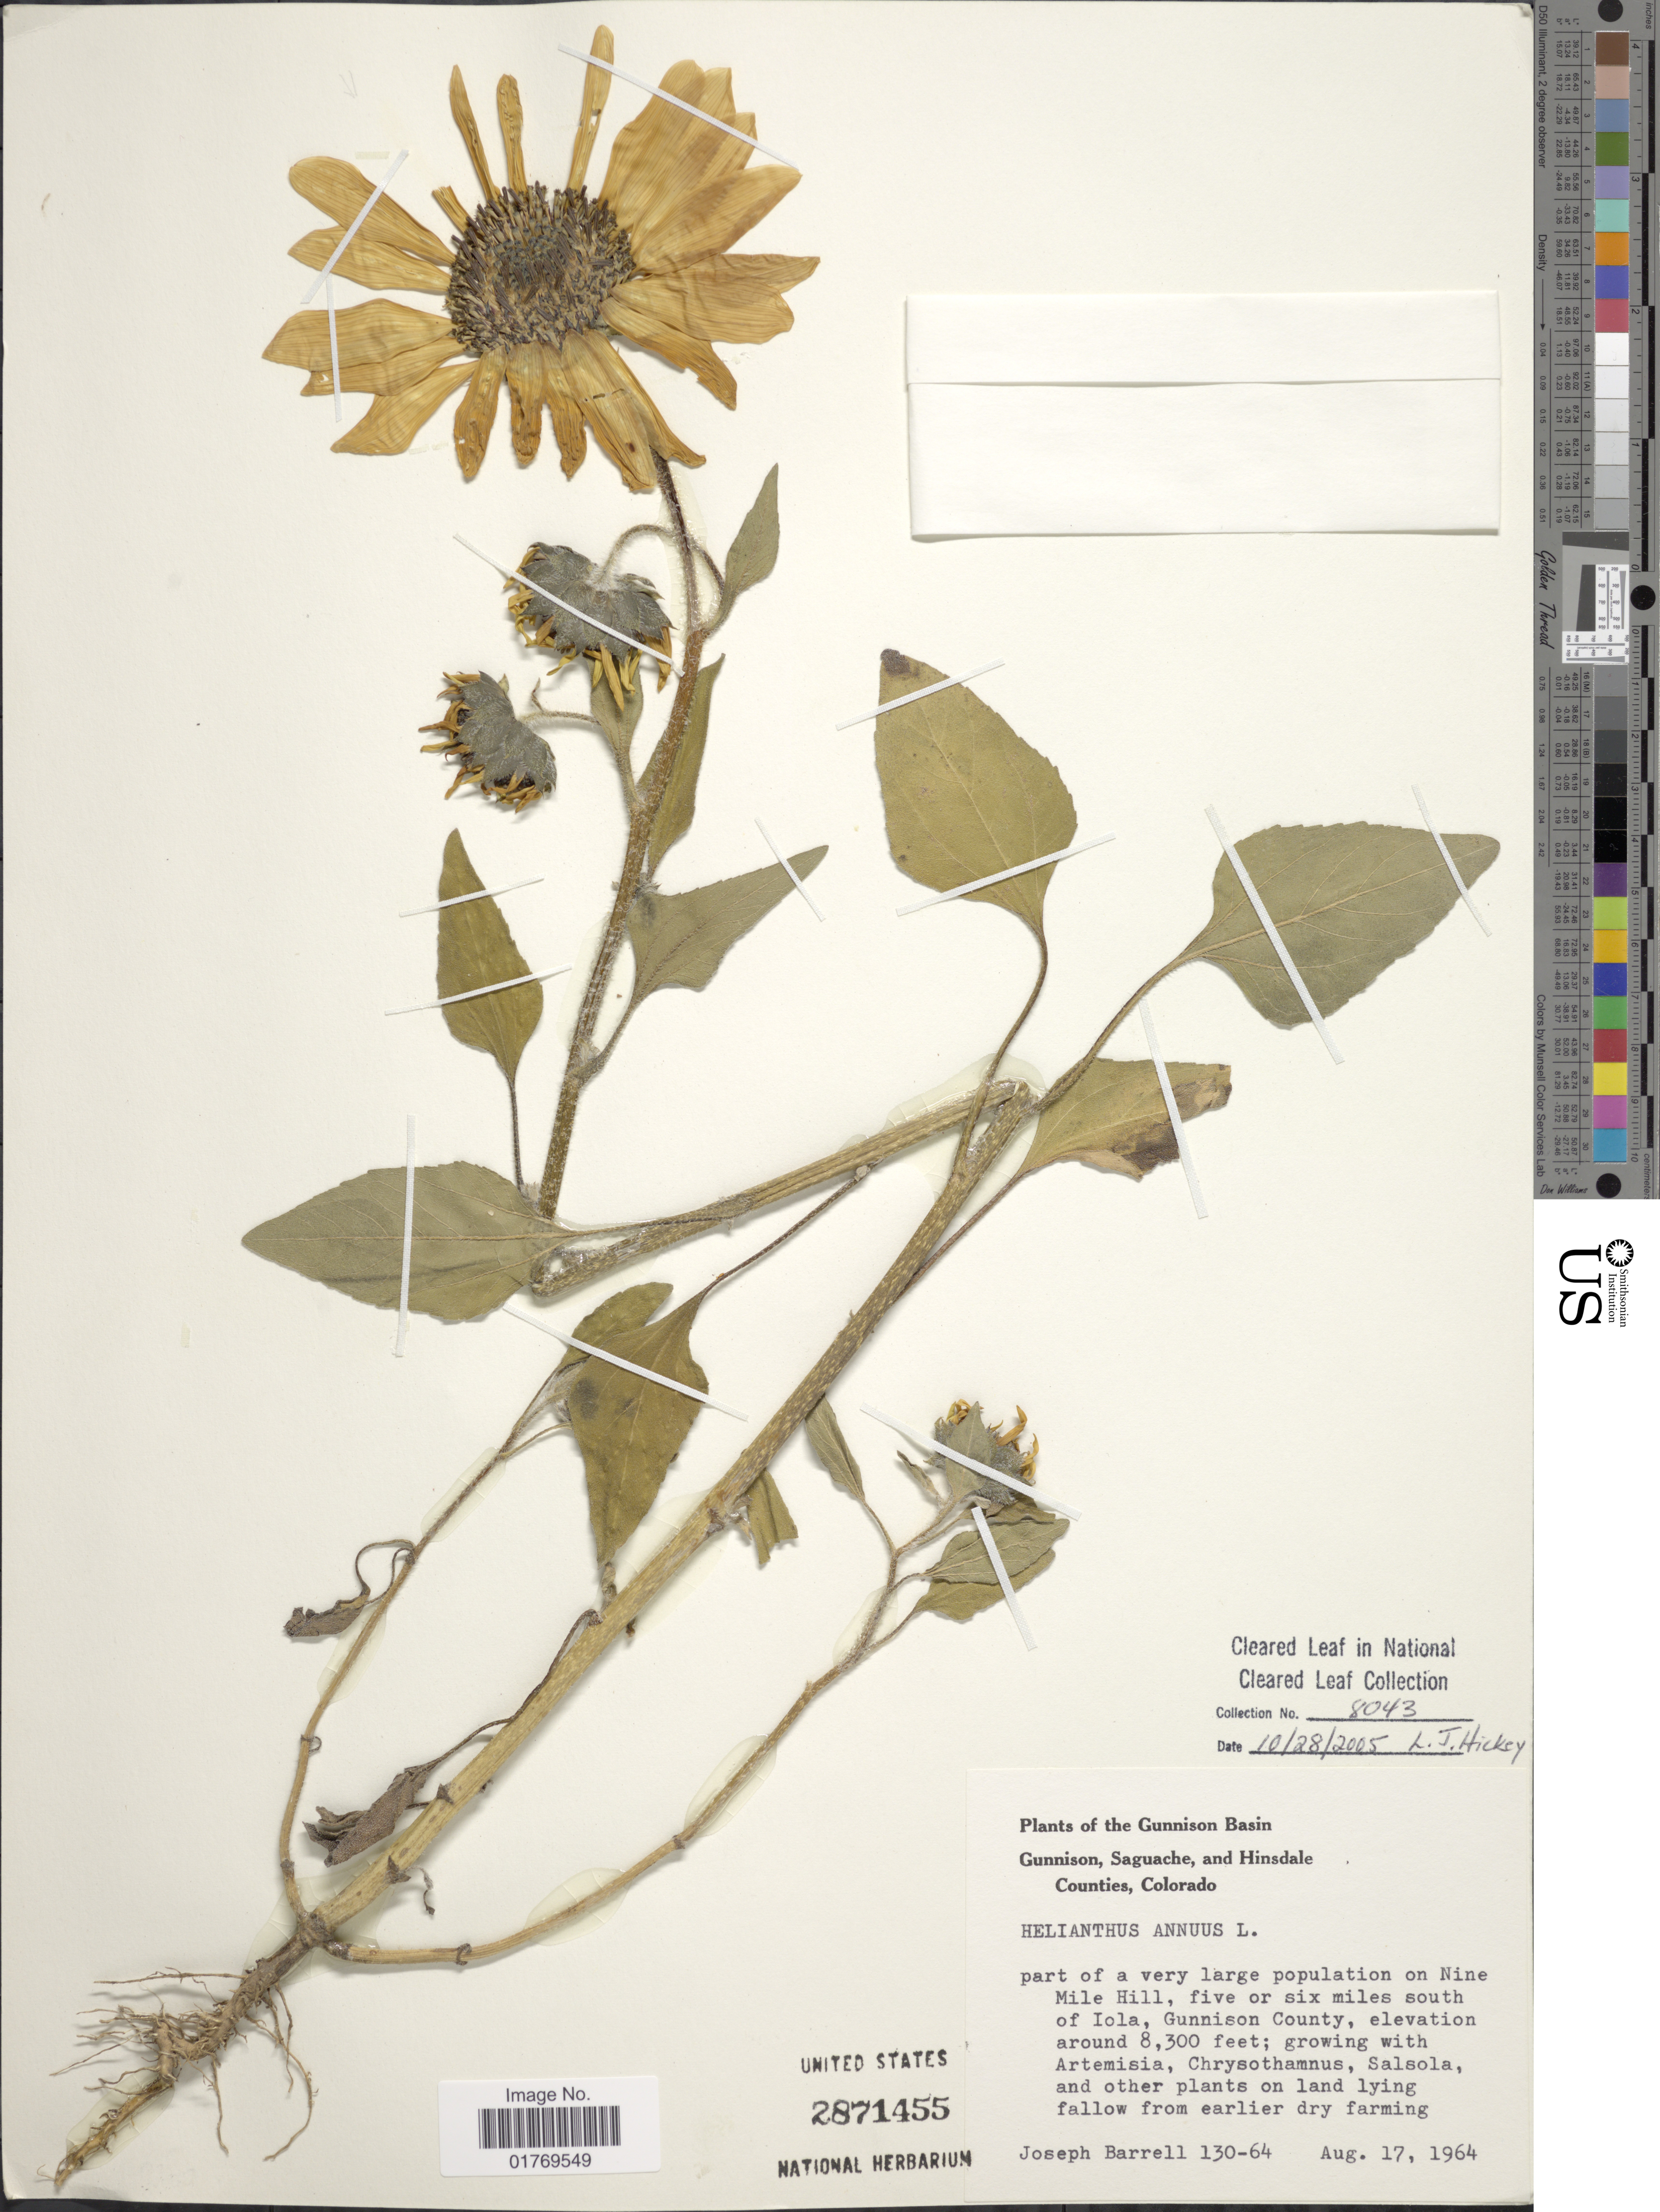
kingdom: Plantae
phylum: Tracheophyta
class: Magnoliopsida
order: Asterales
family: Asteraceae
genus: Helianthus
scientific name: Helianthus annuus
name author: L.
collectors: J. Barrell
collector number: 130-64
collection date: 1964-08-17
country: United States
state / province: Colorado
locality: Gunnison Basin. Gunnison, Saguache, and Hinsdale Counties, Colorado. Part of a verry large population on Nine Mile Hill, five or six miles south of Iola, Gunnison County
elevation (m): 2530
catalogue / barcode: US 2871455